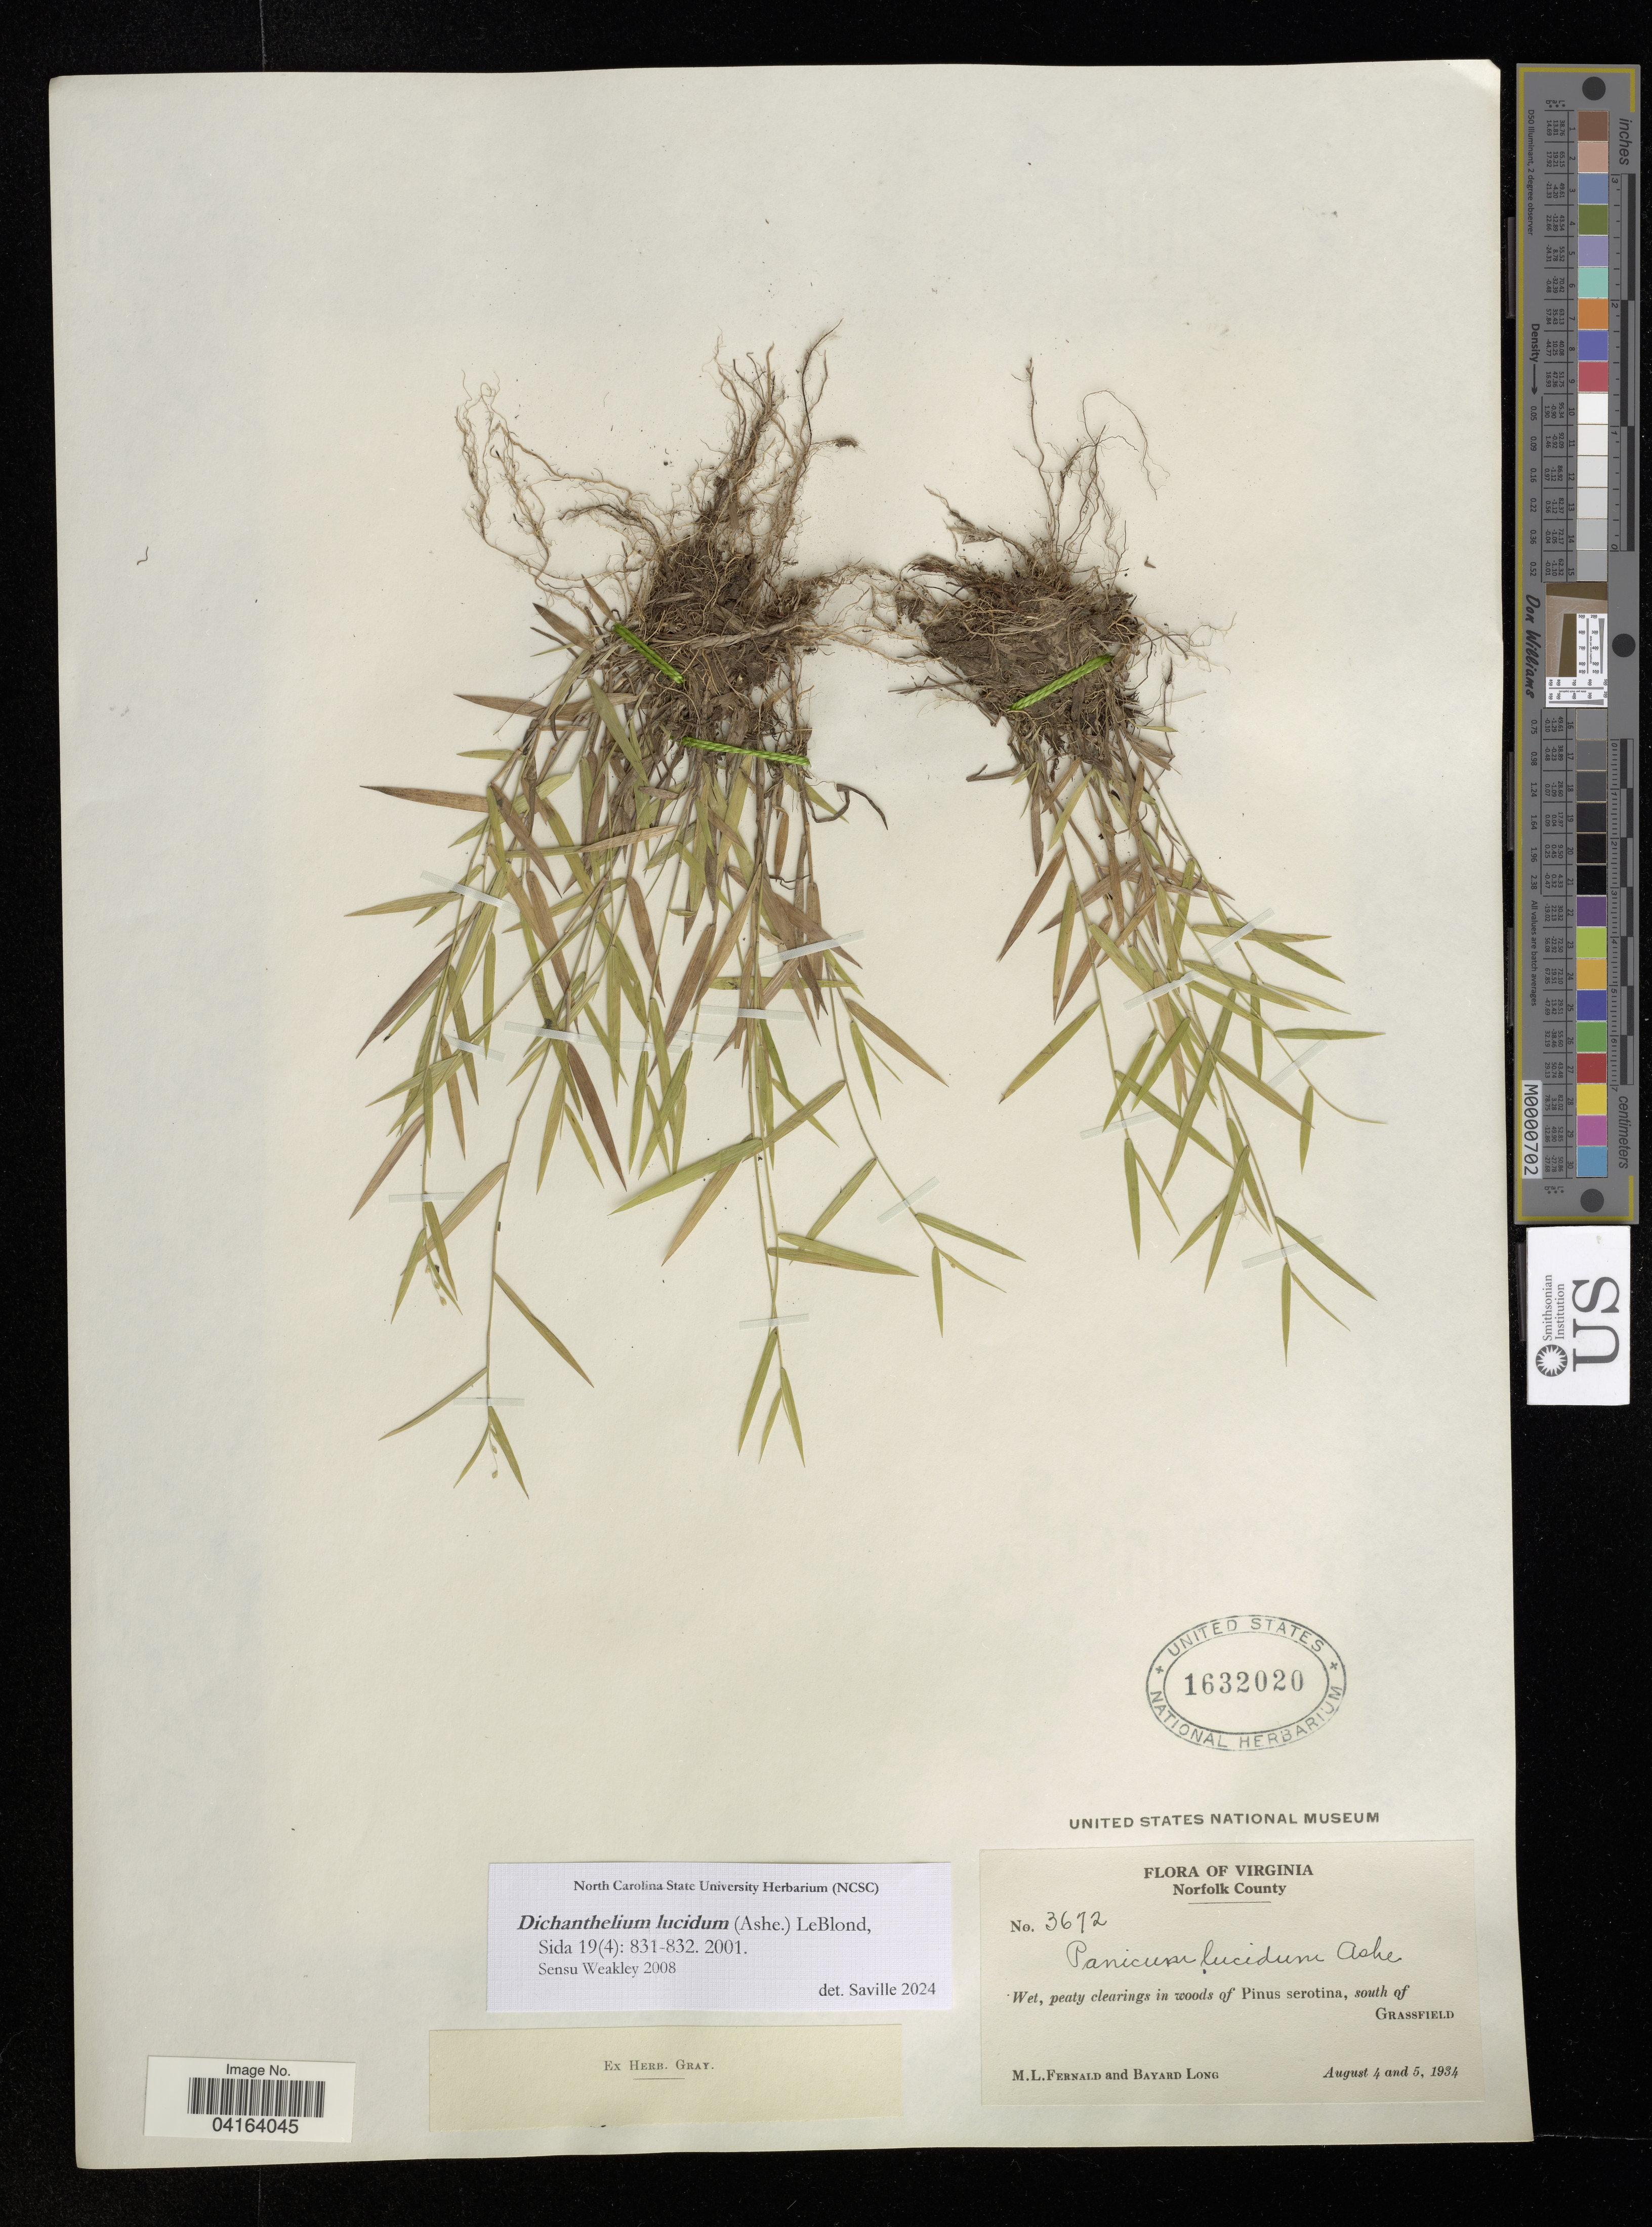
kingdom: Plantae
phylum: Tracheophyta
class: Liliopsida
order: Poales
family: Poaceae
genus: Dichanthelium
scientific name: Dichanthelium lucidum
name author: (Ashe) LeBlond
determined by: Saville, A. C., (NCSC), North Carolina State University (UNITED STATES)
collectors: M. L. Fernald & B. Long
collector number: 3672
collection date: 1934-08-04/1934-08-05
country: United States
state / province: Virginia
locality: Norfolk County. Pinus serotina, south of Grassfield.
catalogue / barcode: US 1632020